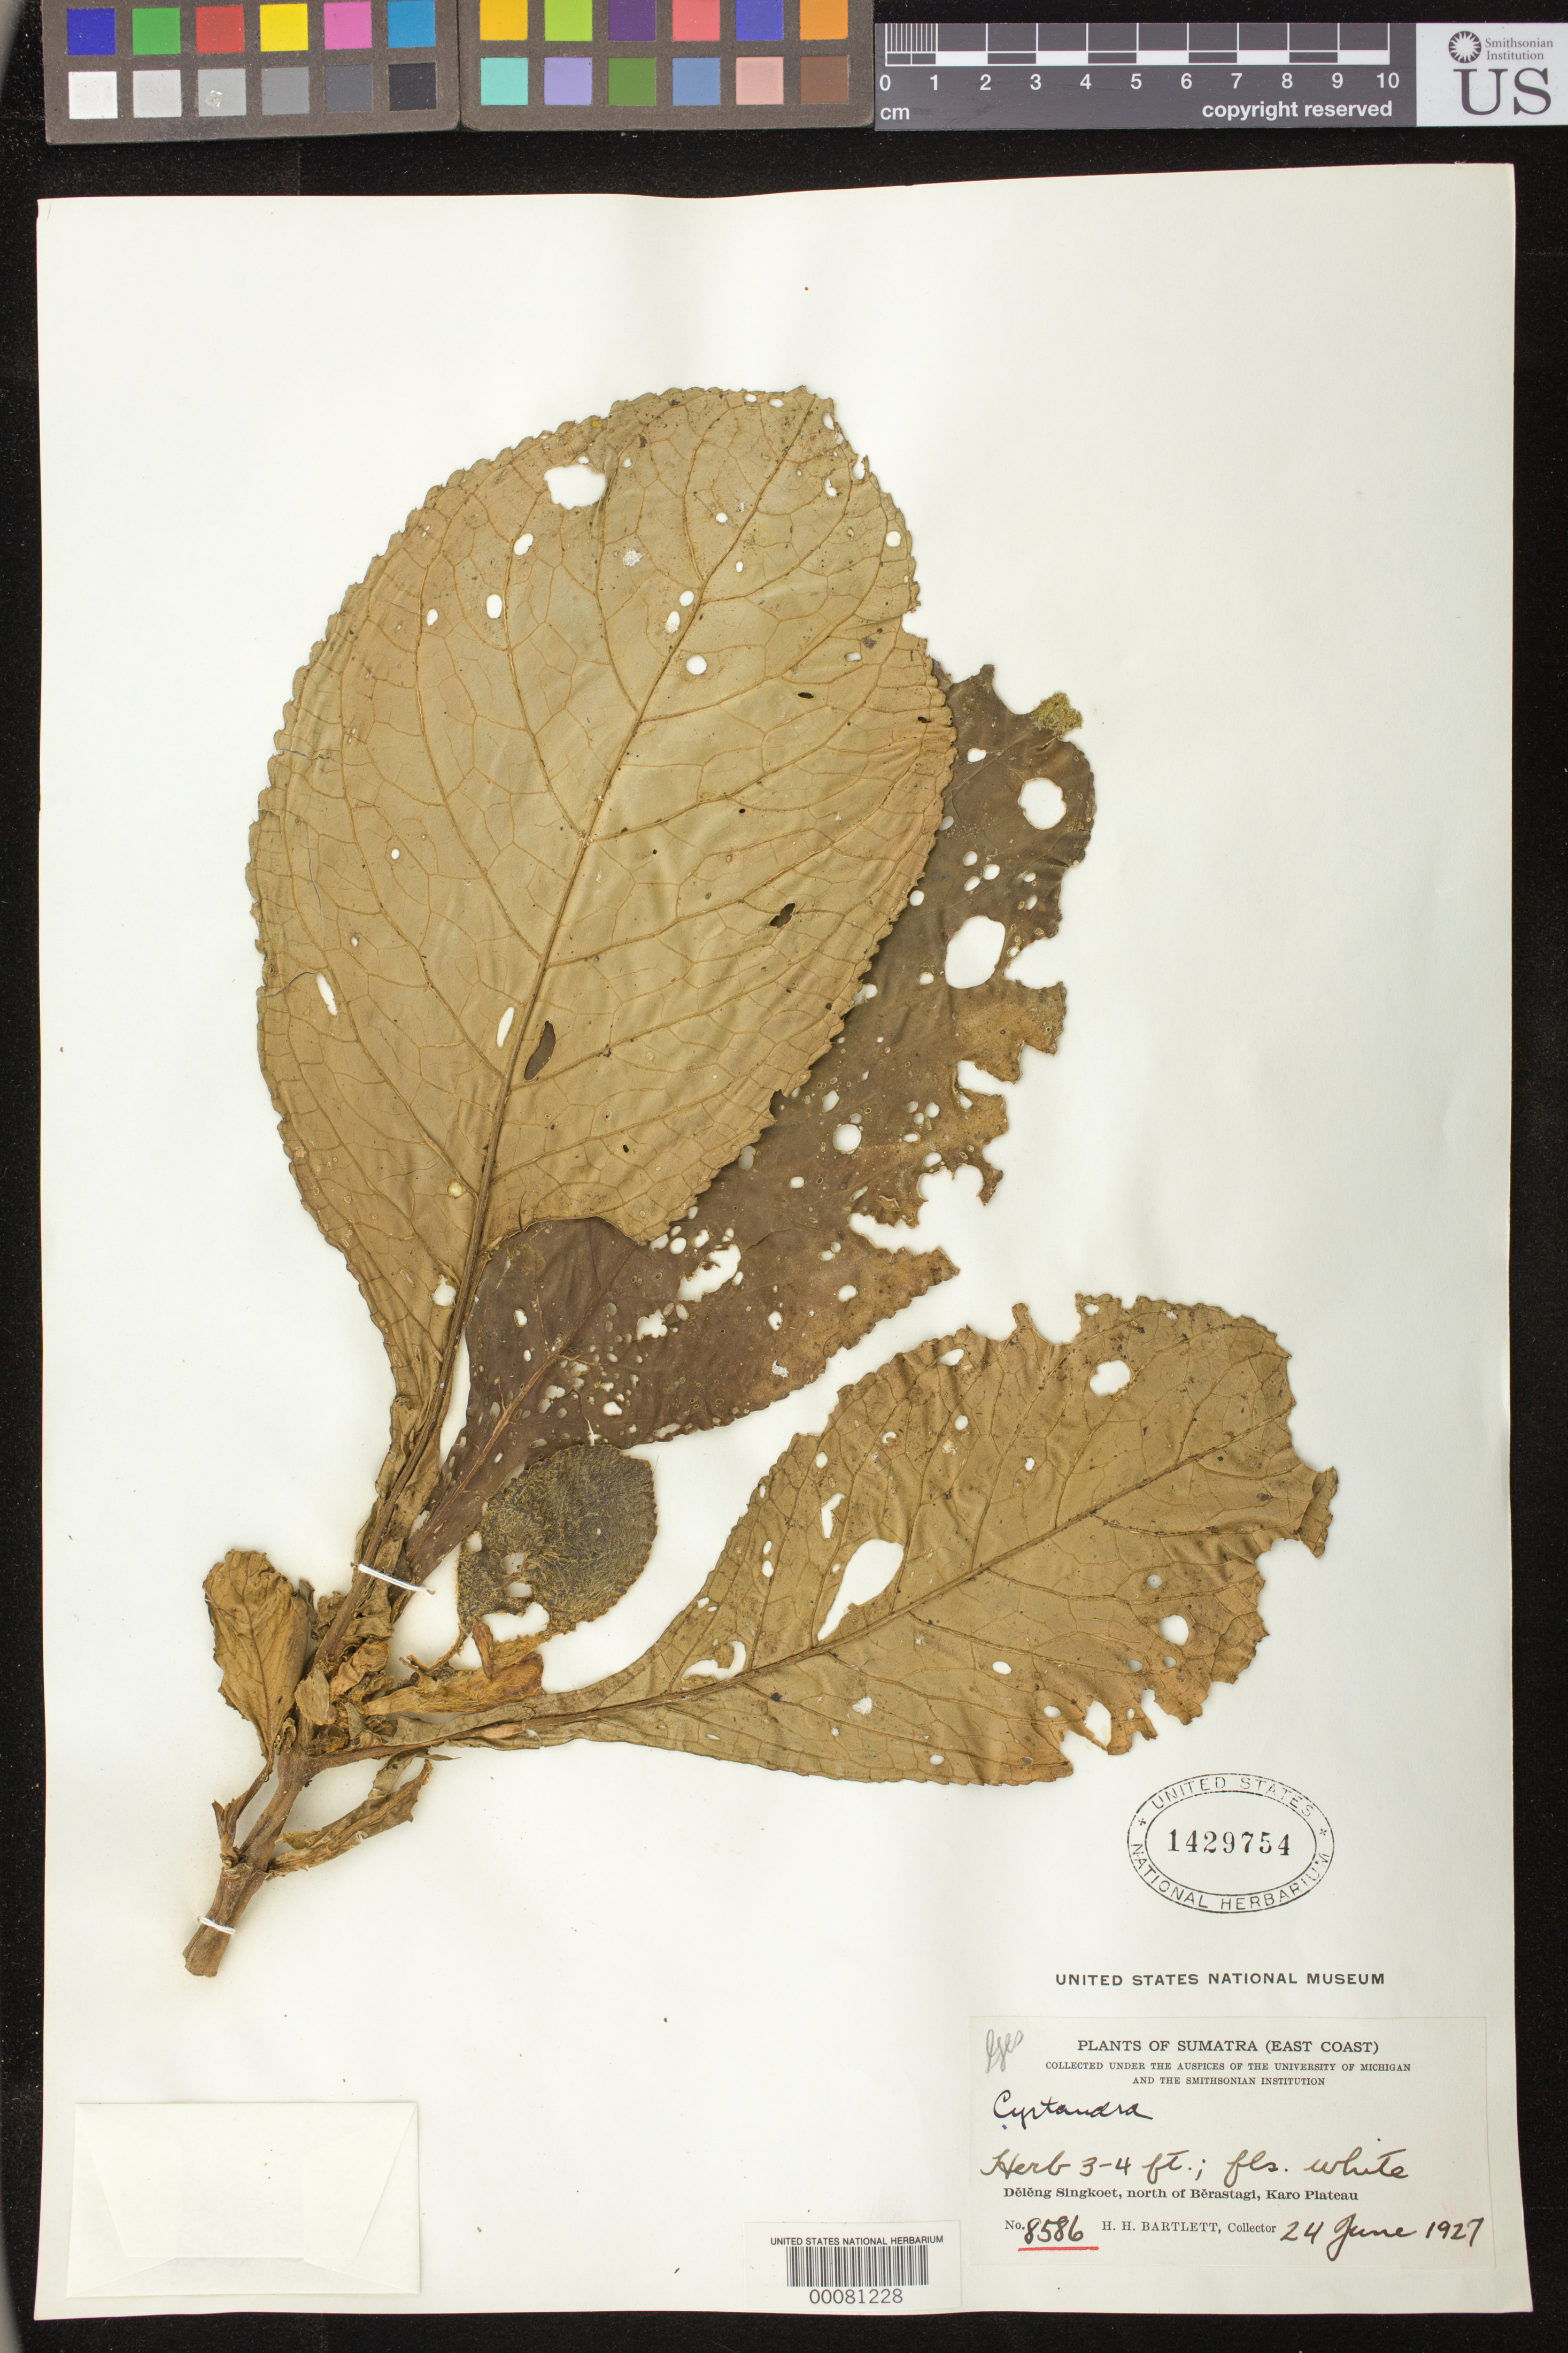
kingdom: Plantae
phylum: Tracheophyta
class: Magnoliopsida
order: Lamiales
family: Gesneriaceae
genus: Cyrtandra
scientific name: Cyrtandra sp.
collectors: H. H. Bartlett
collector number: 8586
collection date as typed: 24 Jun 1927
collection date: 1927-06-24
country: Indonesia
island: Sumatra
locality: East coast, deleng singkoet, n of berastagi, kaor plateau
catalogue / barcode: US 1429754